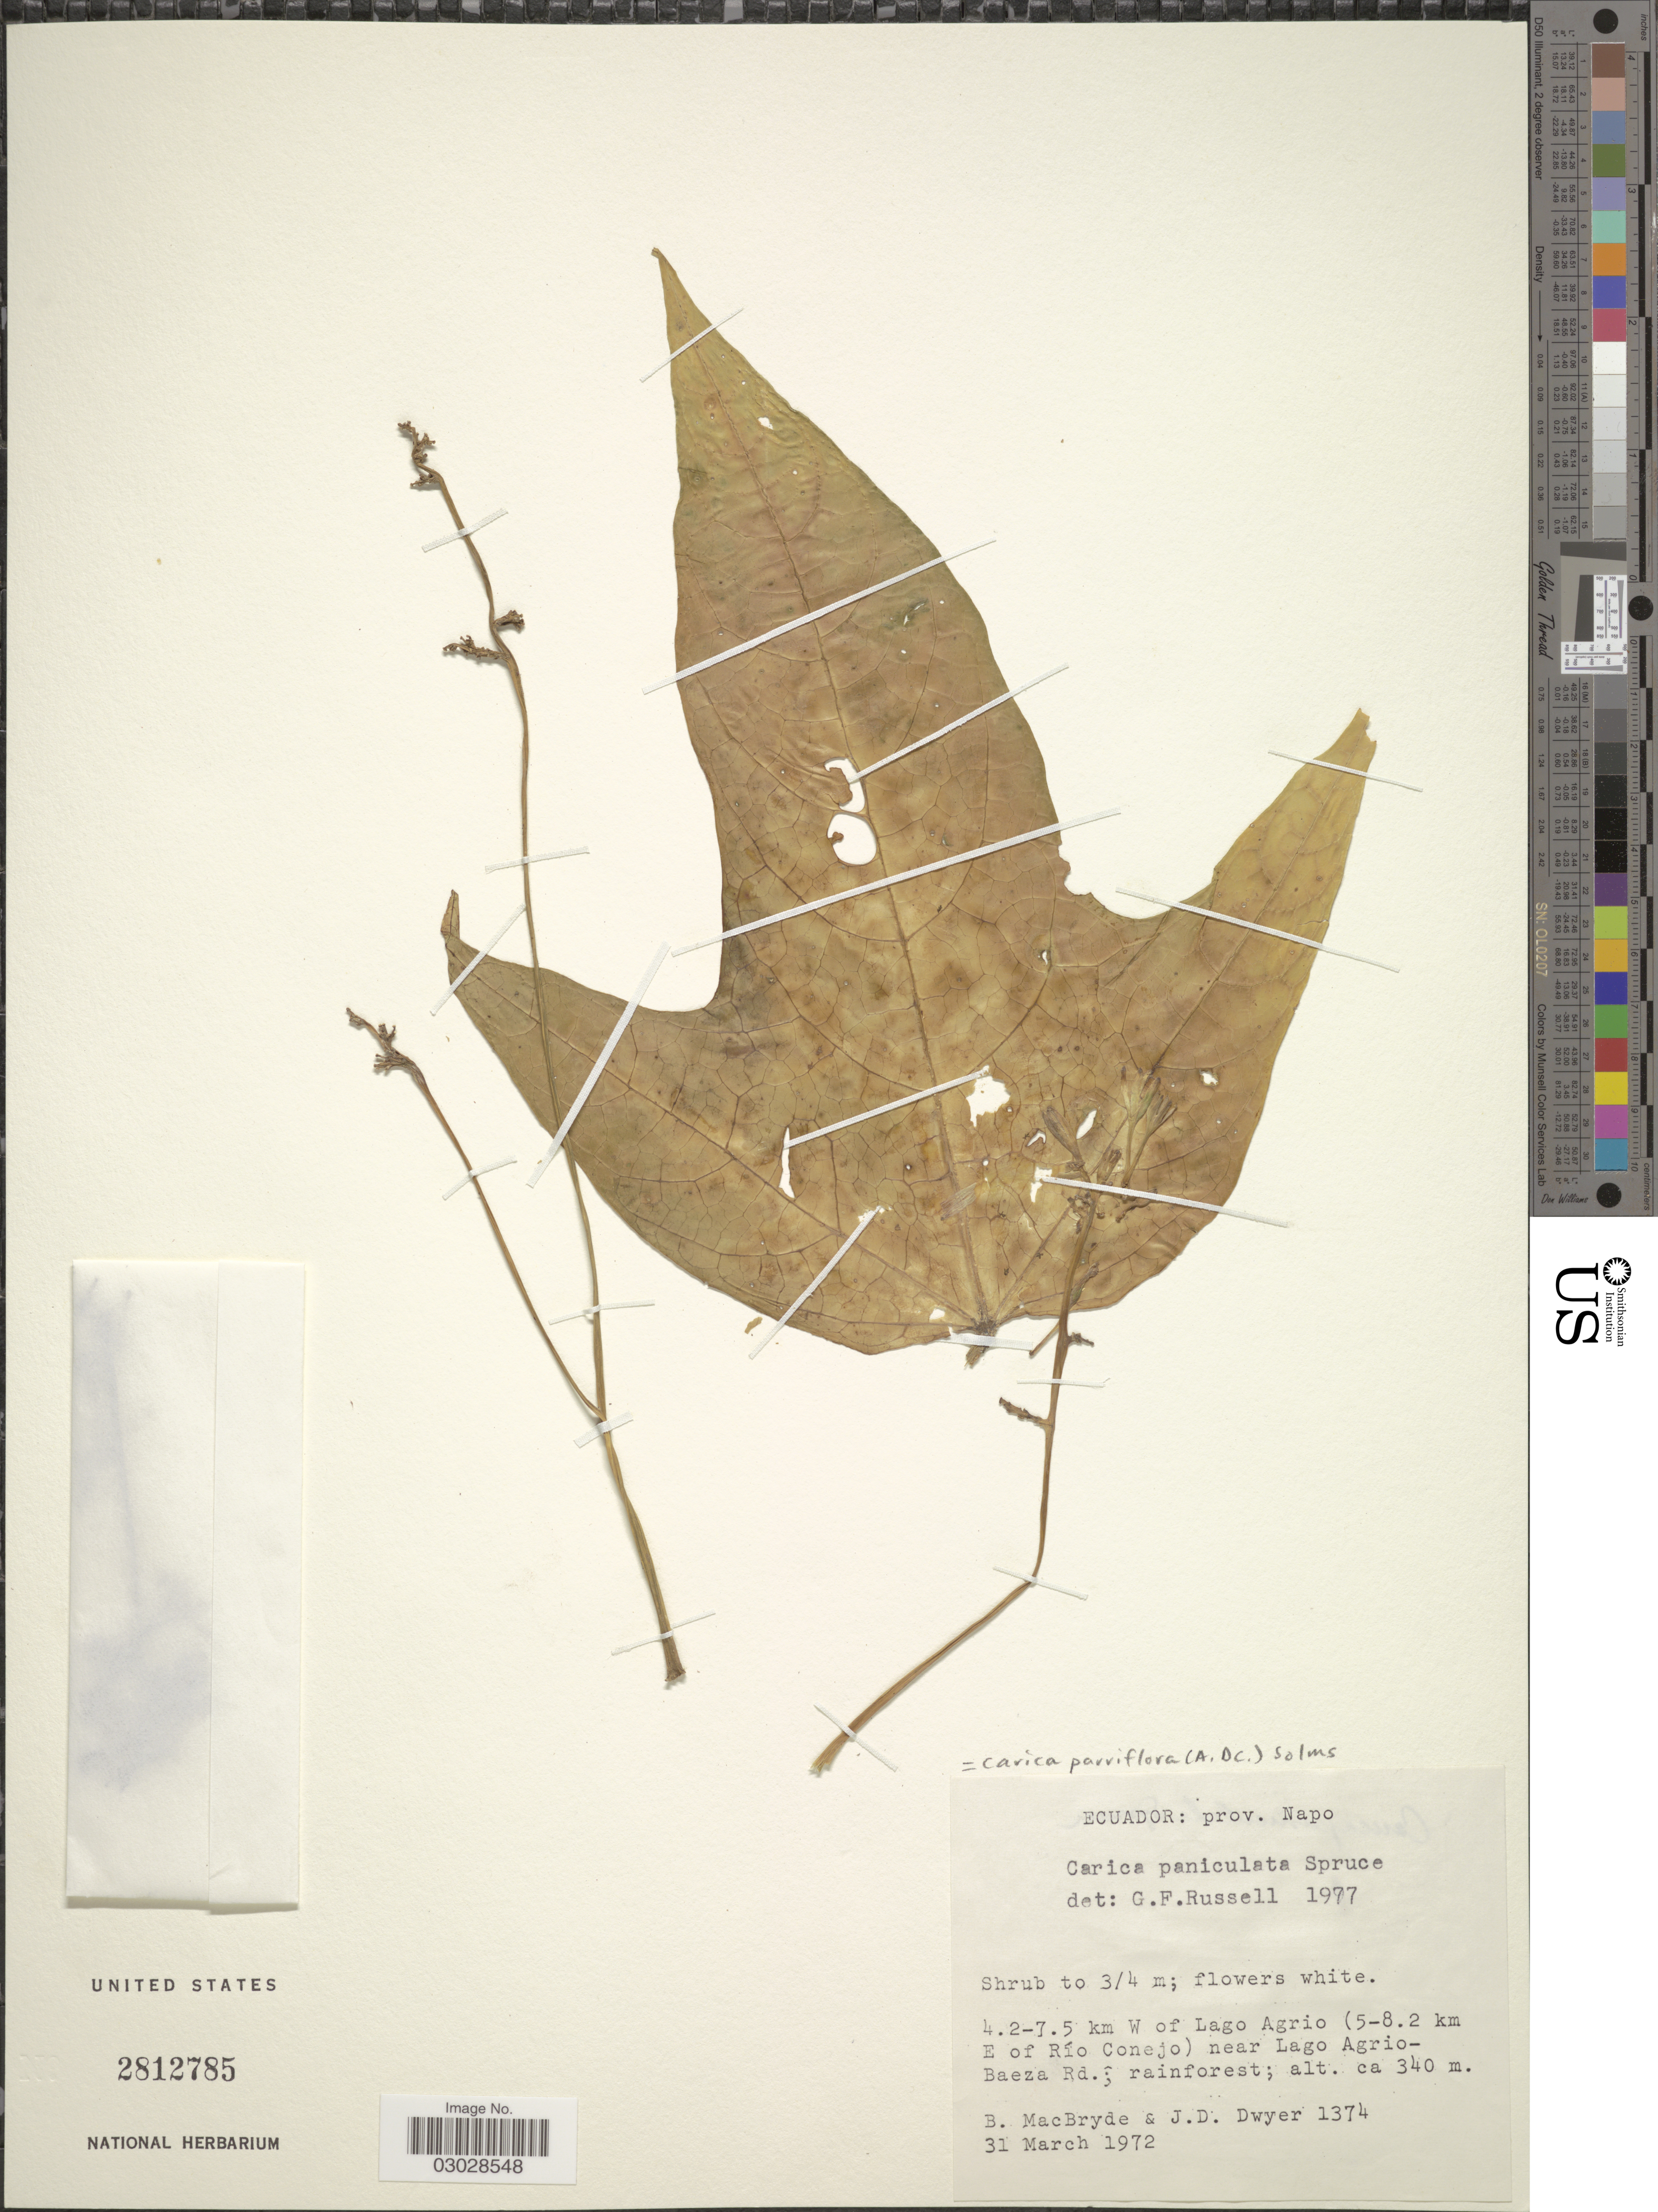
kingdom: Plantae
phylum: Tracheophyta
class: Magnoliopsida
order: Brassicales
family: Caricaceae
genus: Vasconcellea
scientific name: Vasconcellea parviflora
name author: A. DC.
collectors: B. MacBryde & J. D. Dwyer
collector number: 1374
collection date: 1972-03-31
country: Ecuador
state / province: Napo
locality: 4.2-7.5 km W of Lago Agrio (5-8.2 km E of Río Conejo) near Lago Agrio-Baeza Rd.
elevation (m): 340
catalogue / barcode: US 2812785